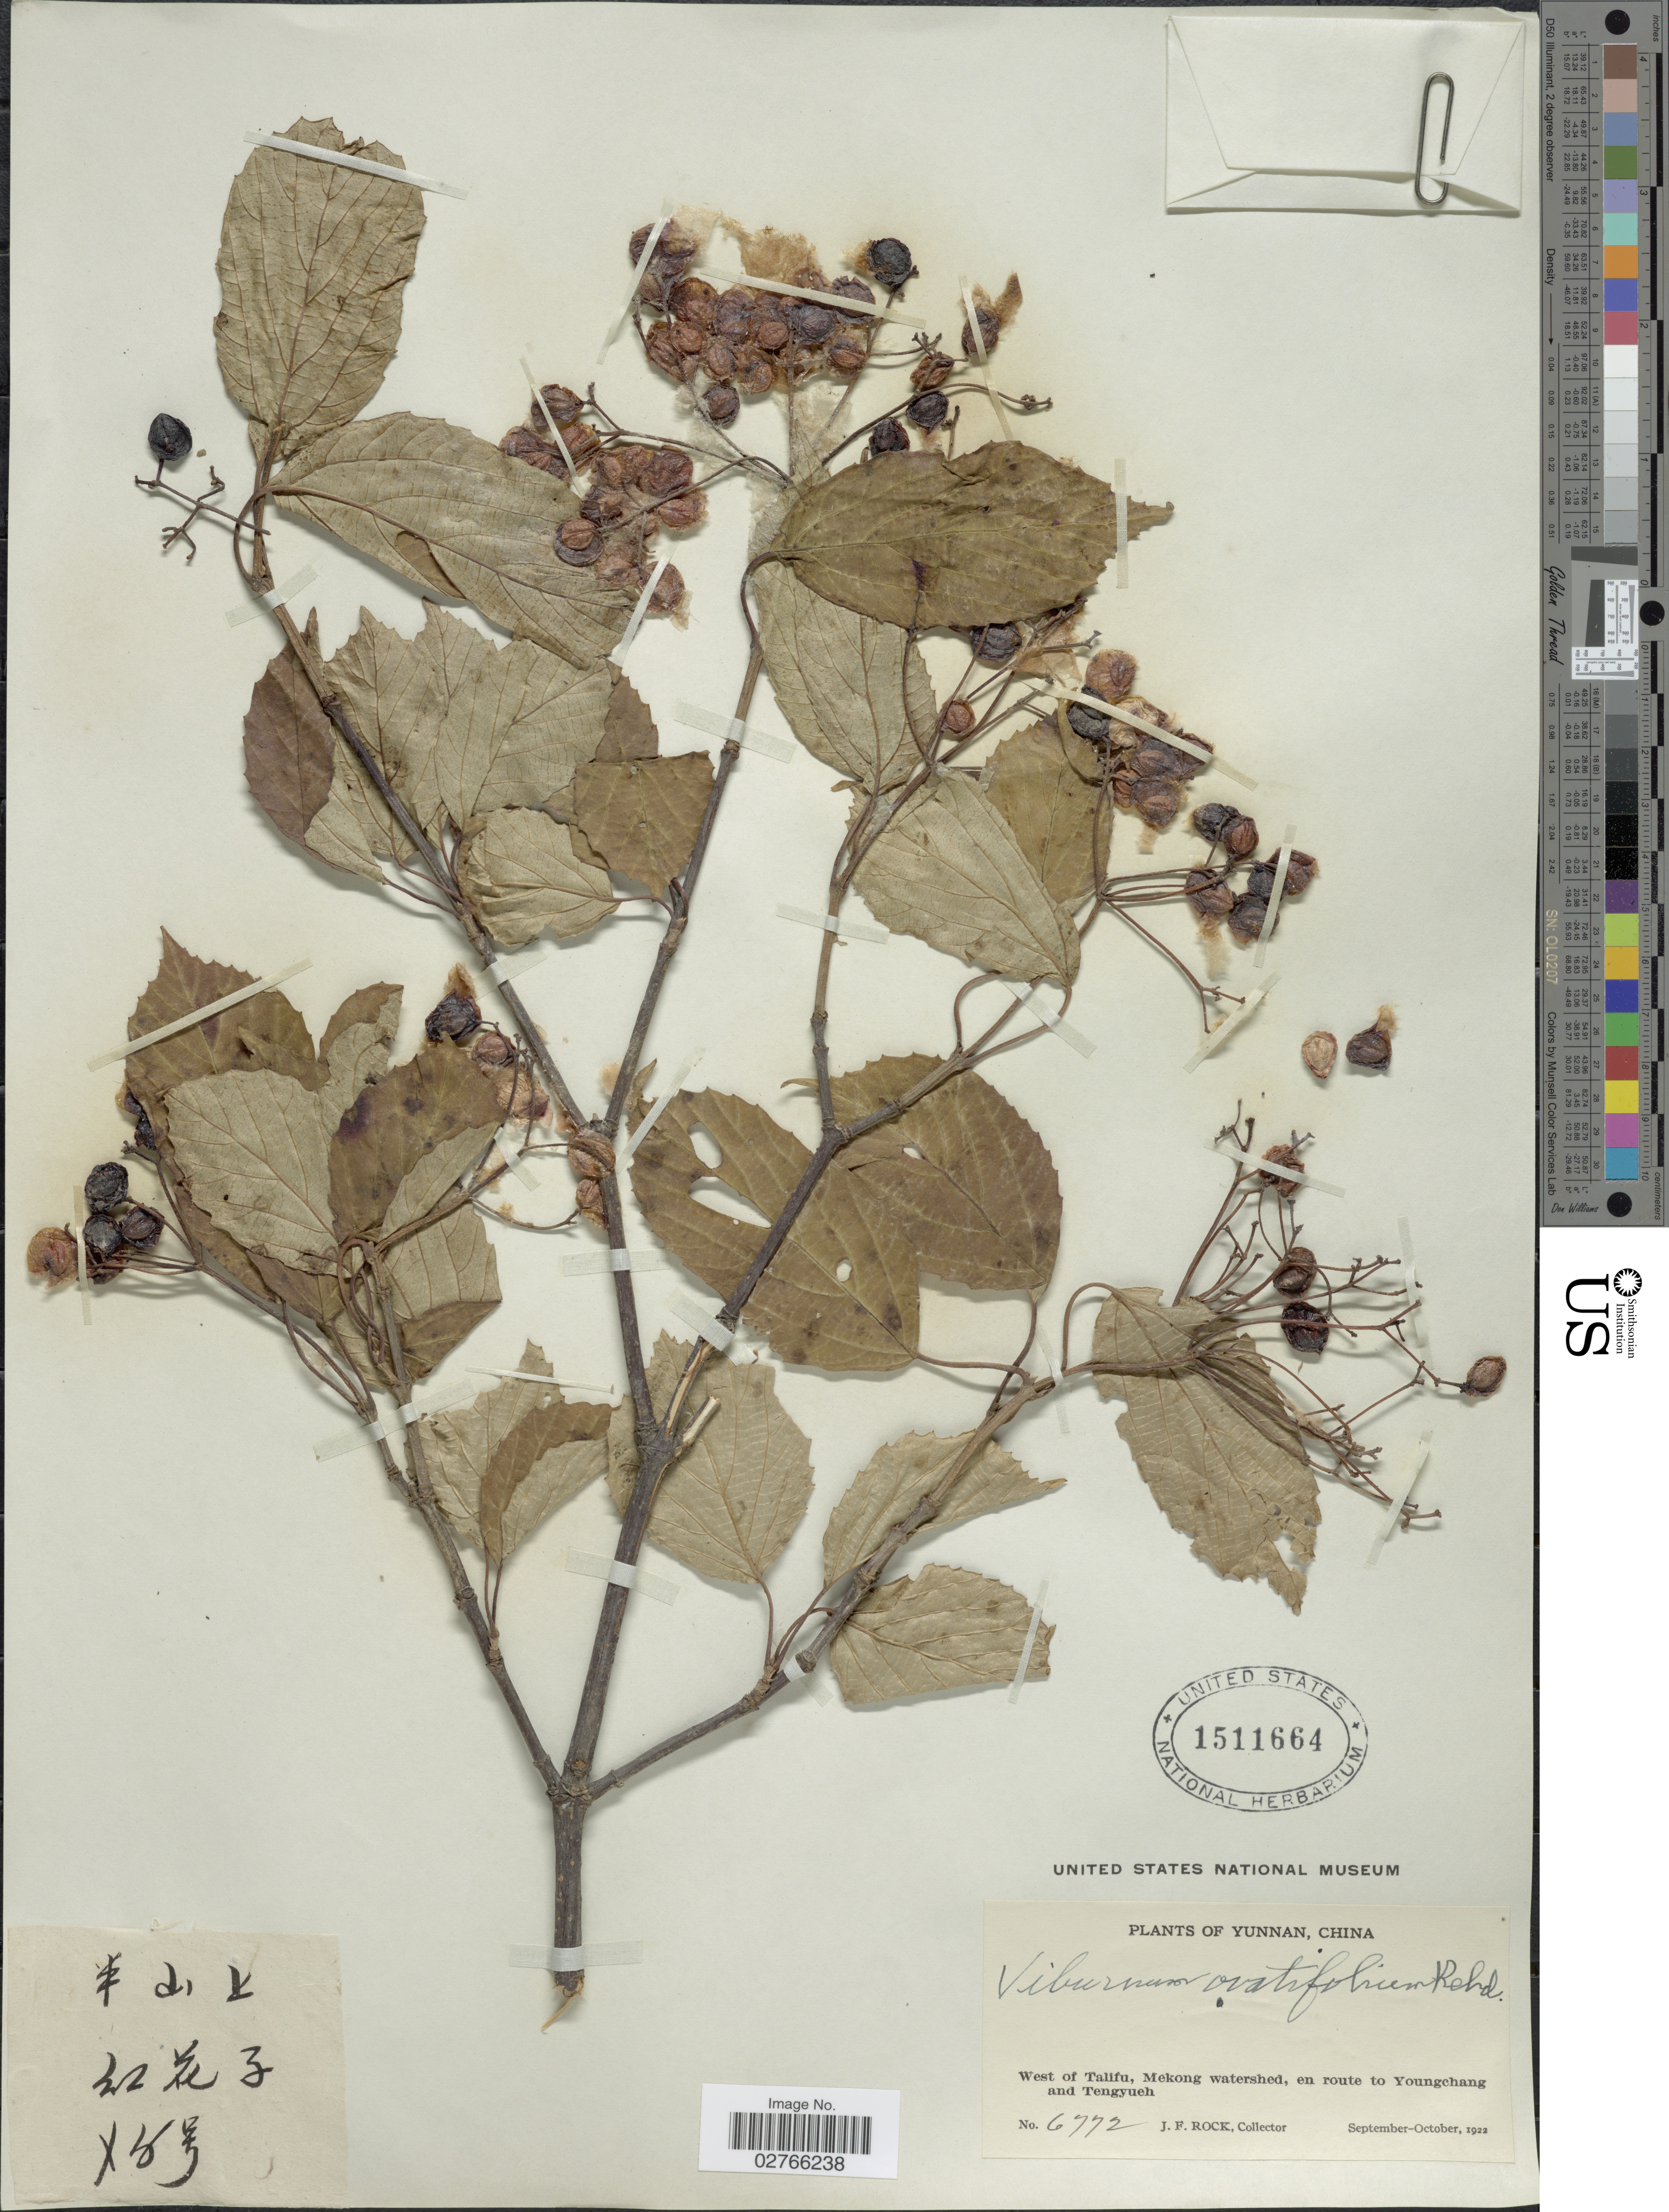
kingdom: Plantae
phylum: Tracheophyta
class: Magnoliopsida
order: Dipsacales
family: Viburnaceae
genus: Viburnum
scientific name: Viburnum ovatifolium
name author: Rehder in Sarg.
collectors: J. Rock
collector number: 6772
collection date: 1922-09/1922-10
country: China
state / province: Yunnan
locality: West of Talifu, Mekong watershed, en route to Youngchang and Tengyueh.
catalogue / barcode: US 1511664